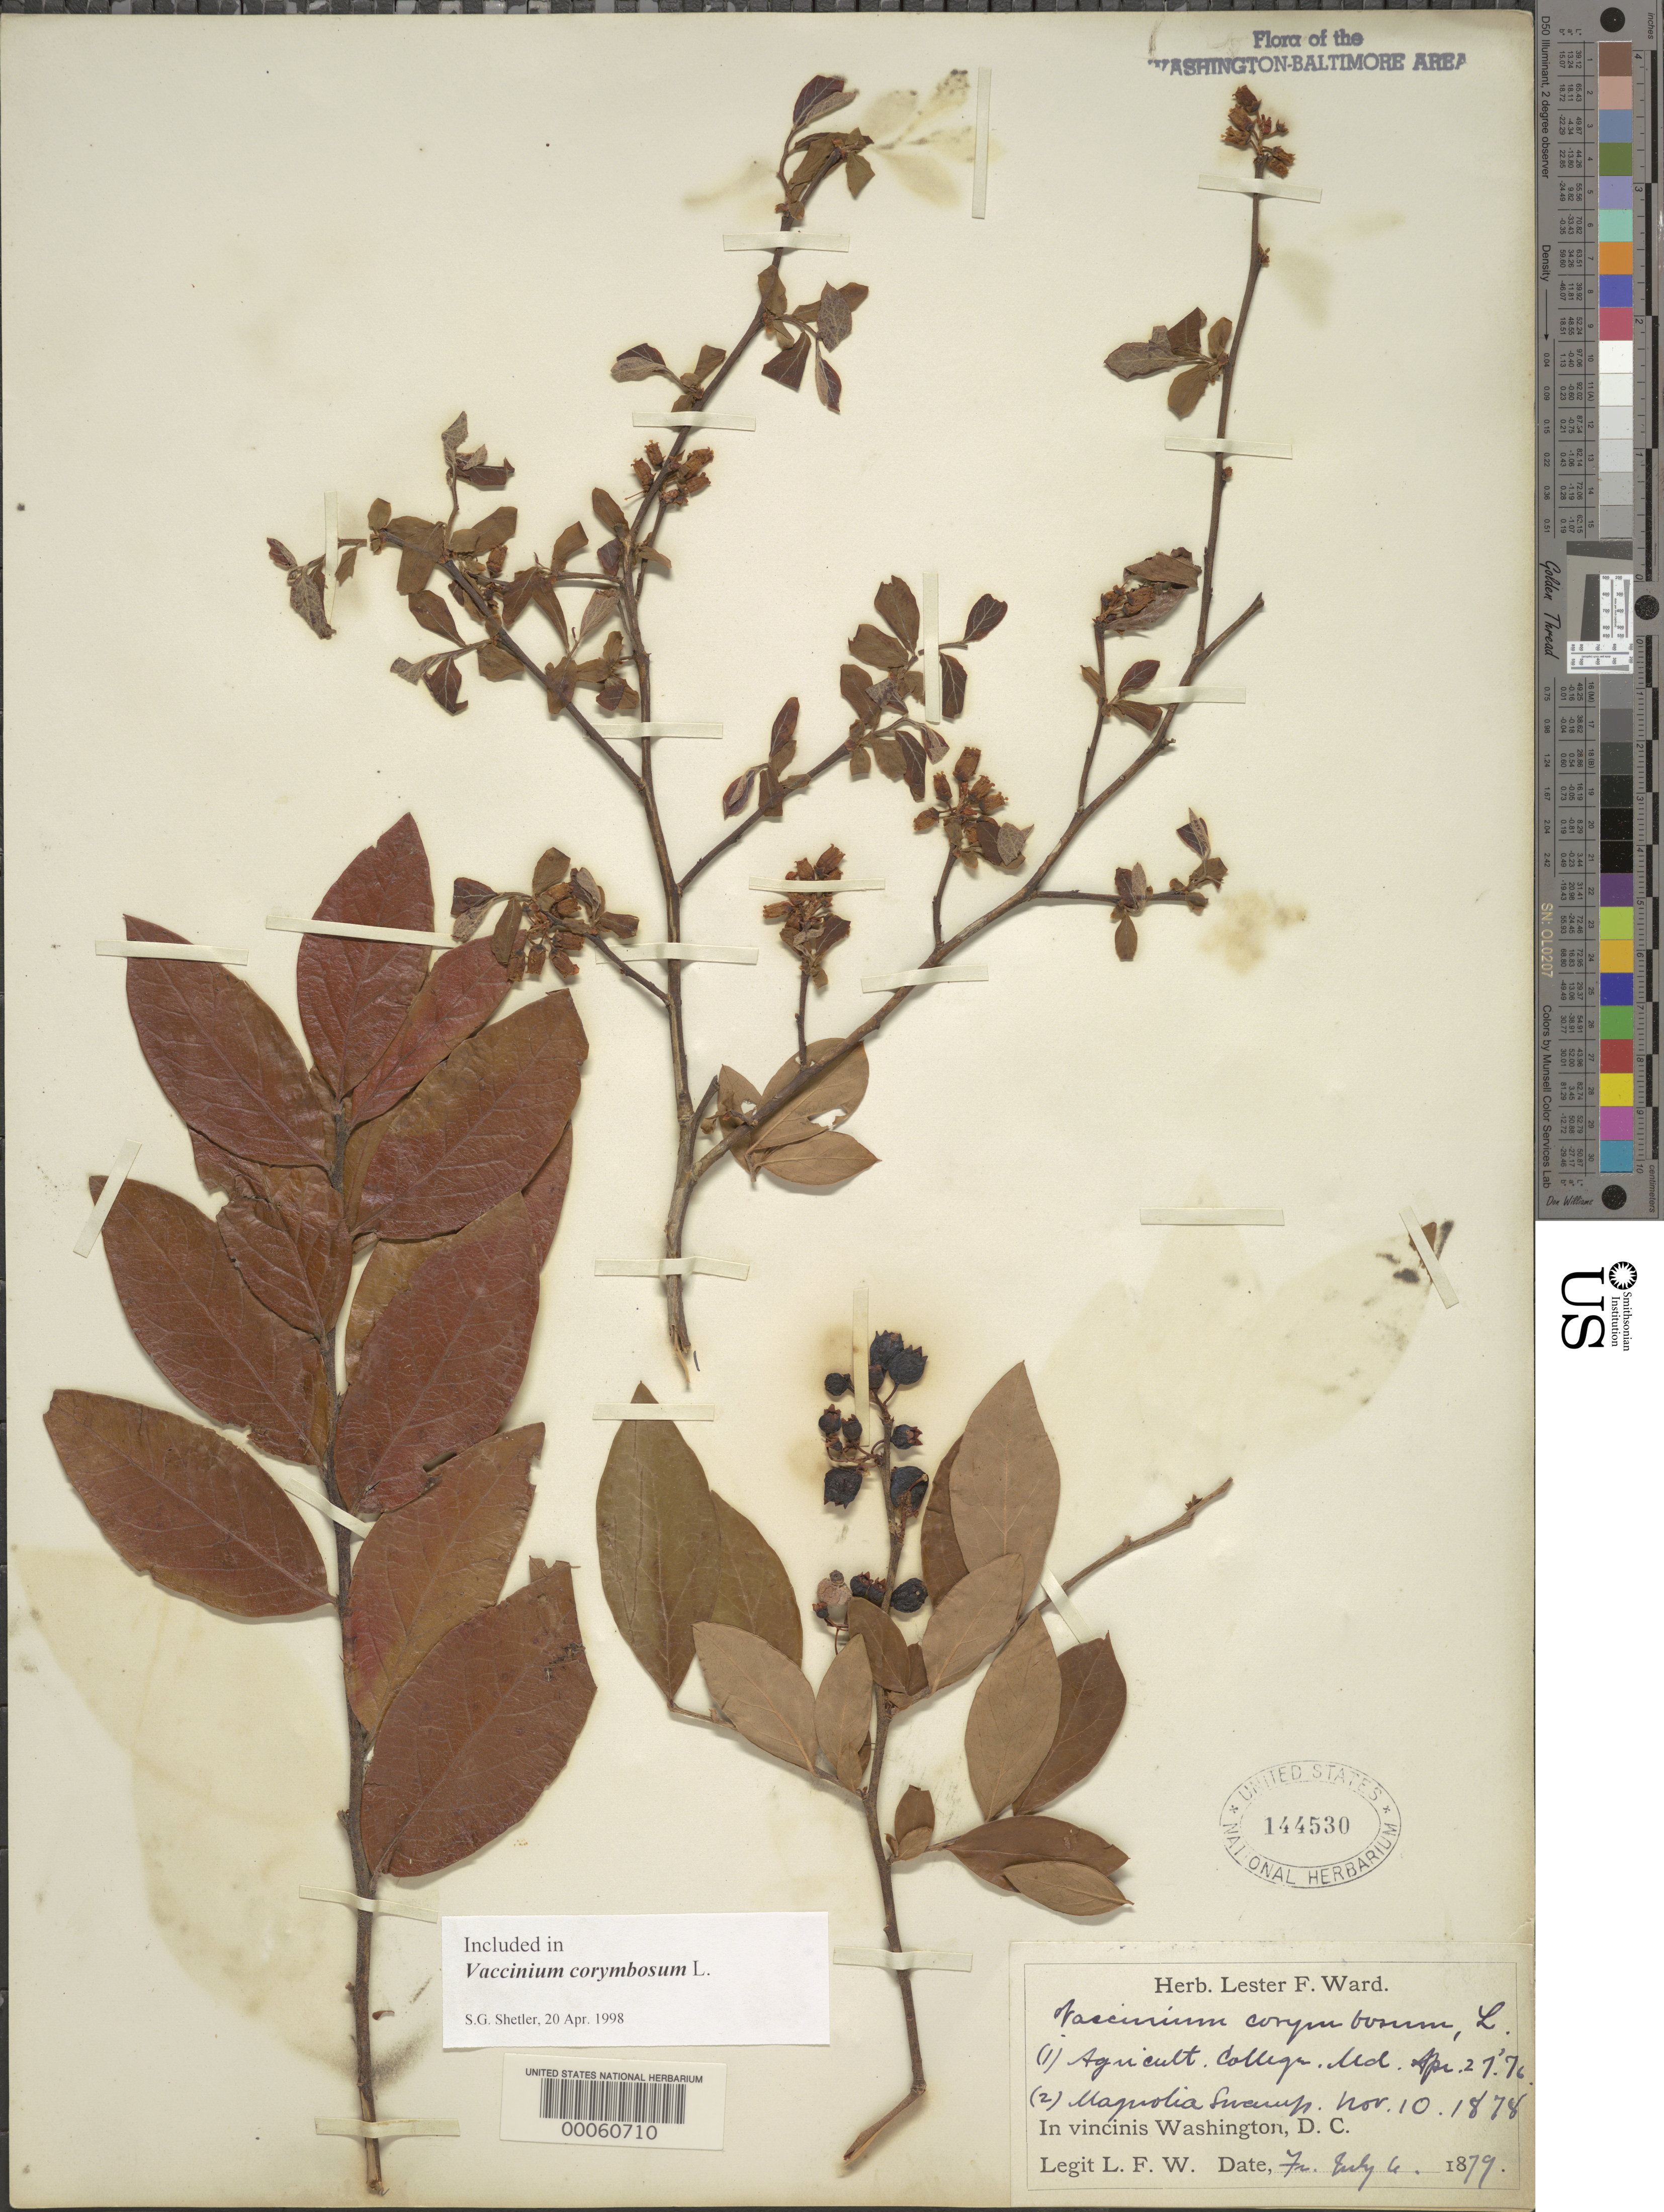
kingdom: Plantae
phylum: Tracheophyta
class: Magnoliopsida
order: Ericales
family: Ericaceae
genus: Vaccinium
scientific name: Vaccinium corymbosum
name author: L.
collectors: L. F. Ward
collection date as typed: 27 Apr 1876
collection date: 1876-04-27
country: United States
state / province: Maryland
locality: Agriculture College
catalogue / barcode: US 144530